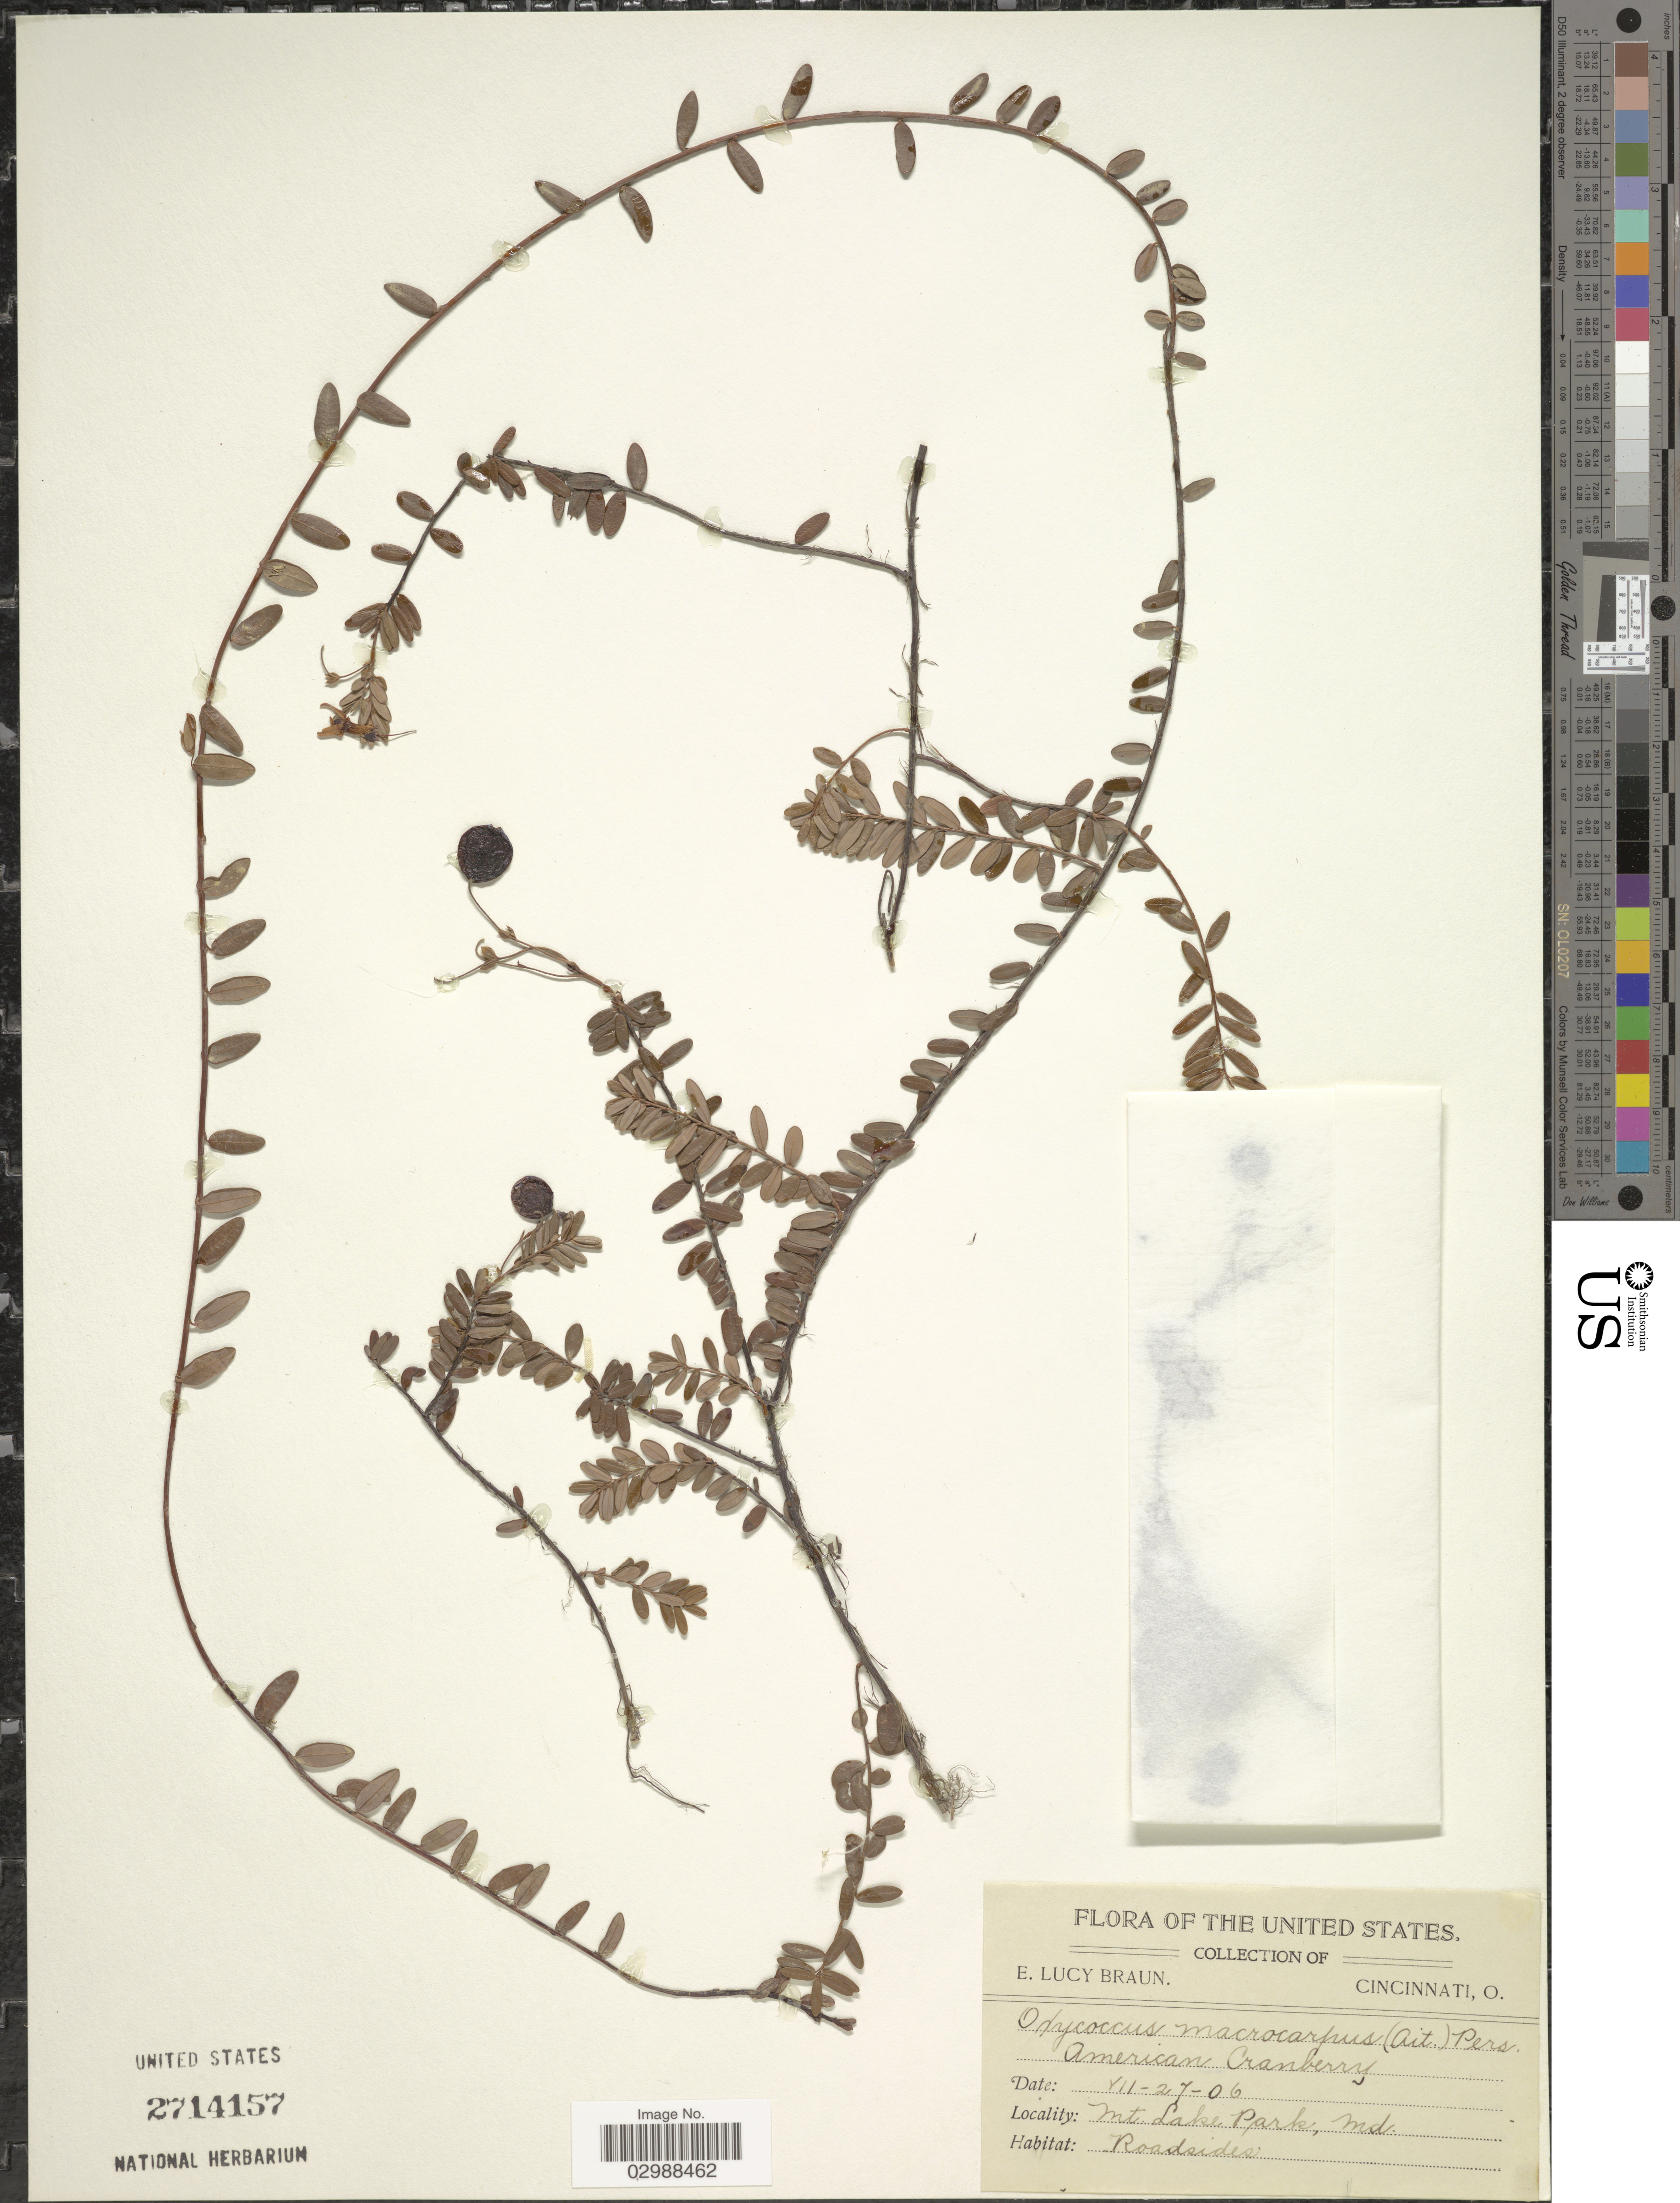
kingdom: Plantae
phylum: Tracheophyta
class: Magnoliopsida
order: Ericales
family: Ericaceae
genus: Vaccinium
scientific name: Vaccinium macrocarpon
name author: Aiton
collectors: E. L. Braun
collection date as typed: Transcribed d/m/y: 27/7/6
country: United States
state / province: Maryland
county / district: Garrett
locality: Mt. Lake Park, Md.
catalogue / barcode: US 2714157